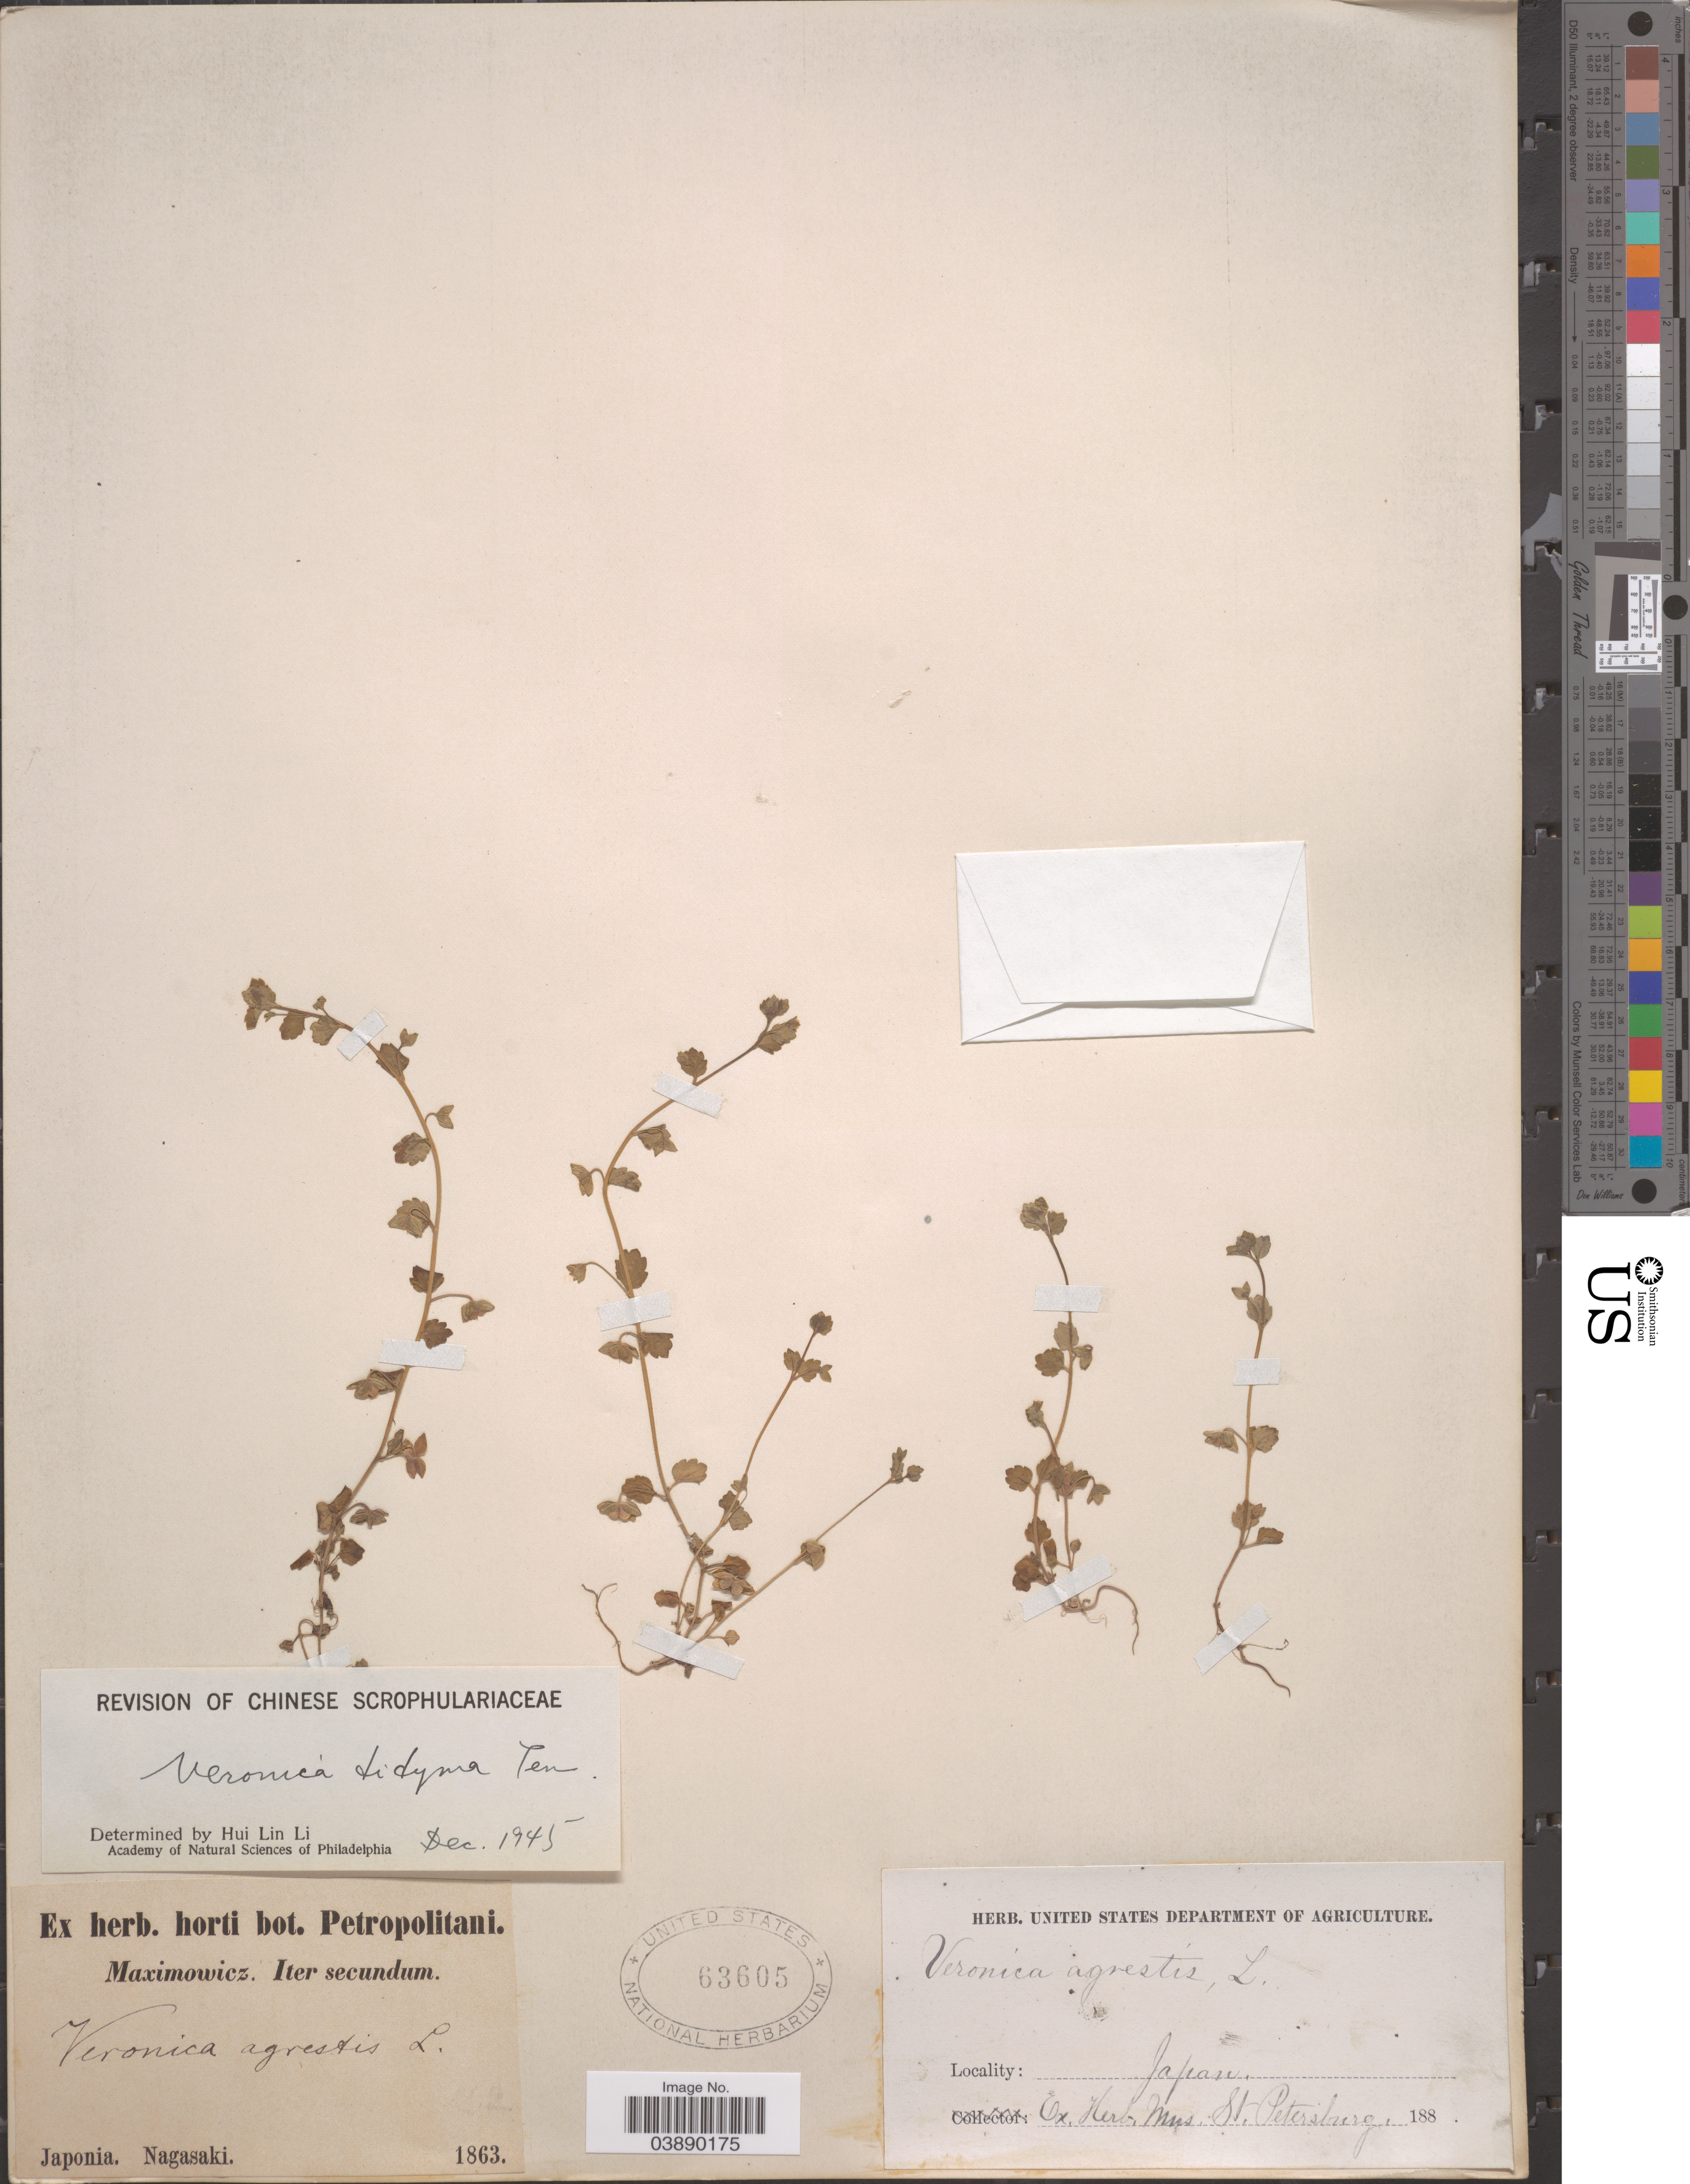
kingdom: Plantae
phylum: Tracheophyta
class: Magnoliopsida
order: Lamiales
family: Plantaginaceae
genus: Veronica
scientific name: Veronica didyma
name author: Ten.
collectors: Maximowicz, --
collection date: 1863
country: Japan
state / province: Nagasaki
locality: Japonia.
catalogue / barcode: US 63605